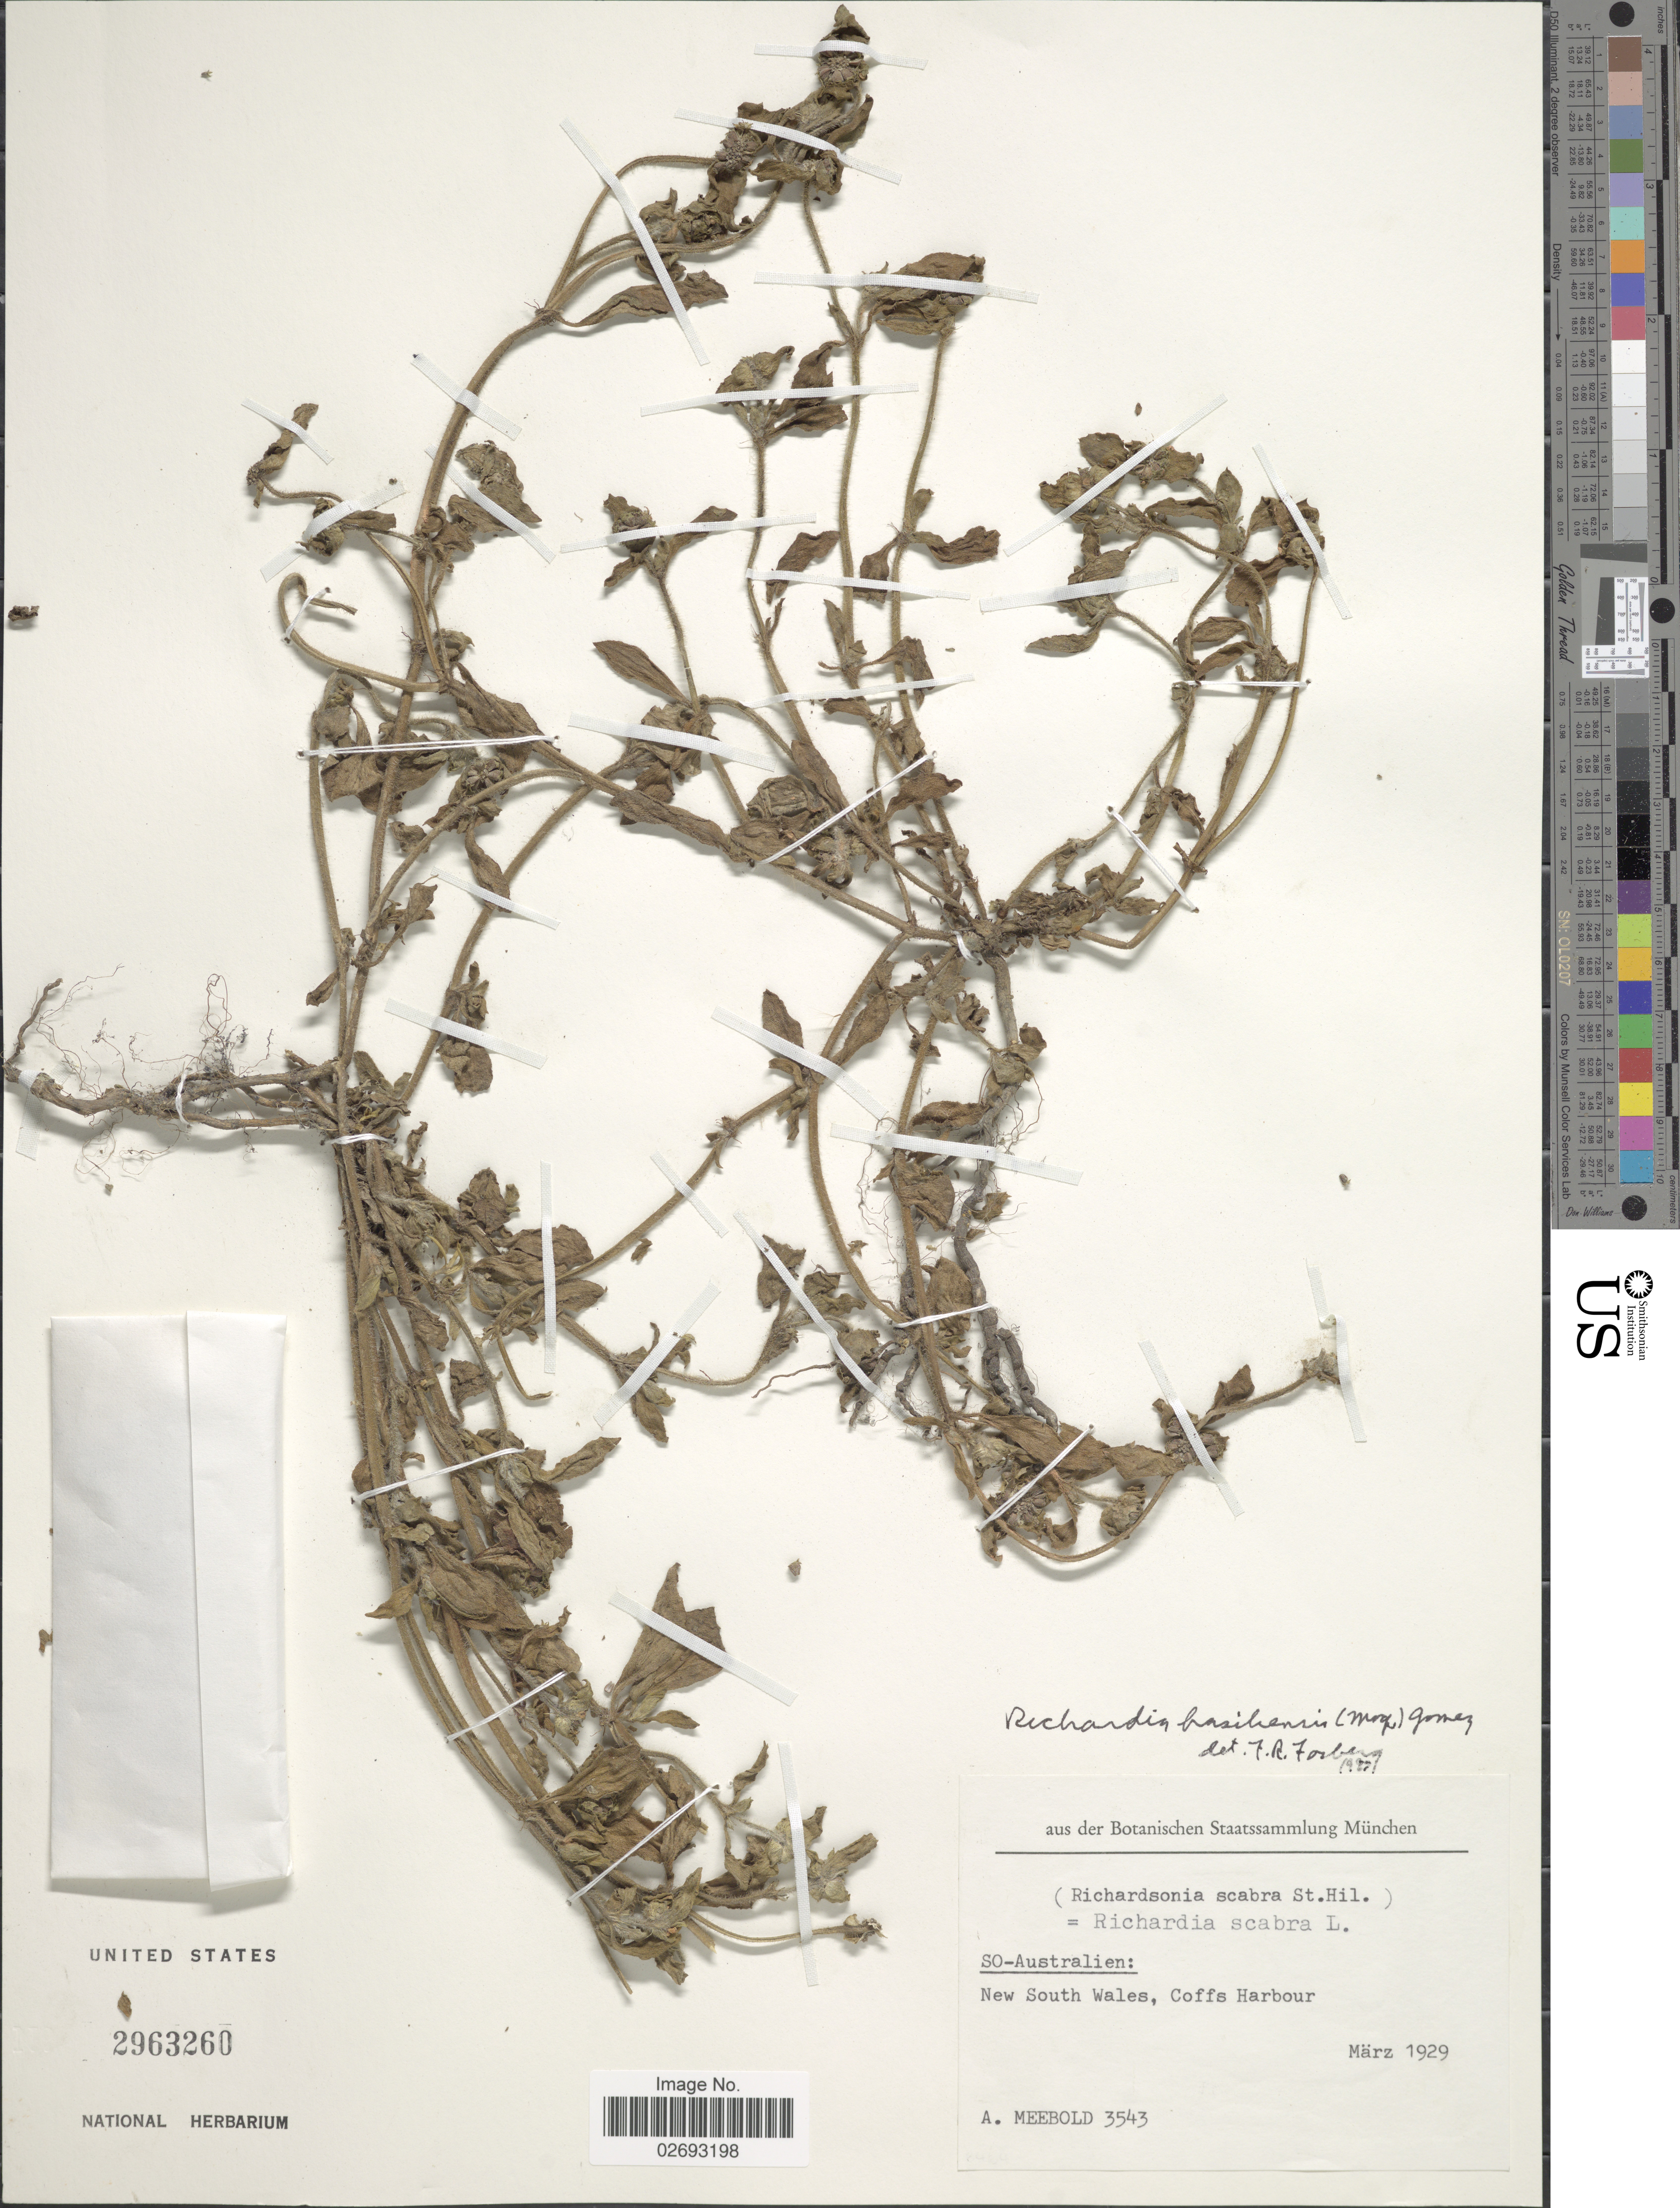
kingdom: Plantae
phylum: Tracheophyta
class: Magnoliopsida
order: Gentianales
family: Rubiaceae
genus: Richardia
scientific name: Richardia brasiliensis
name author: Gomes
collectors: A. Meebold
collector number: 3543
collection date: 1929-03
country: Australia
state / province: New South Wales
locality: SO-Australien: Coffs Harbour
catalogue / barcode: US 2963260